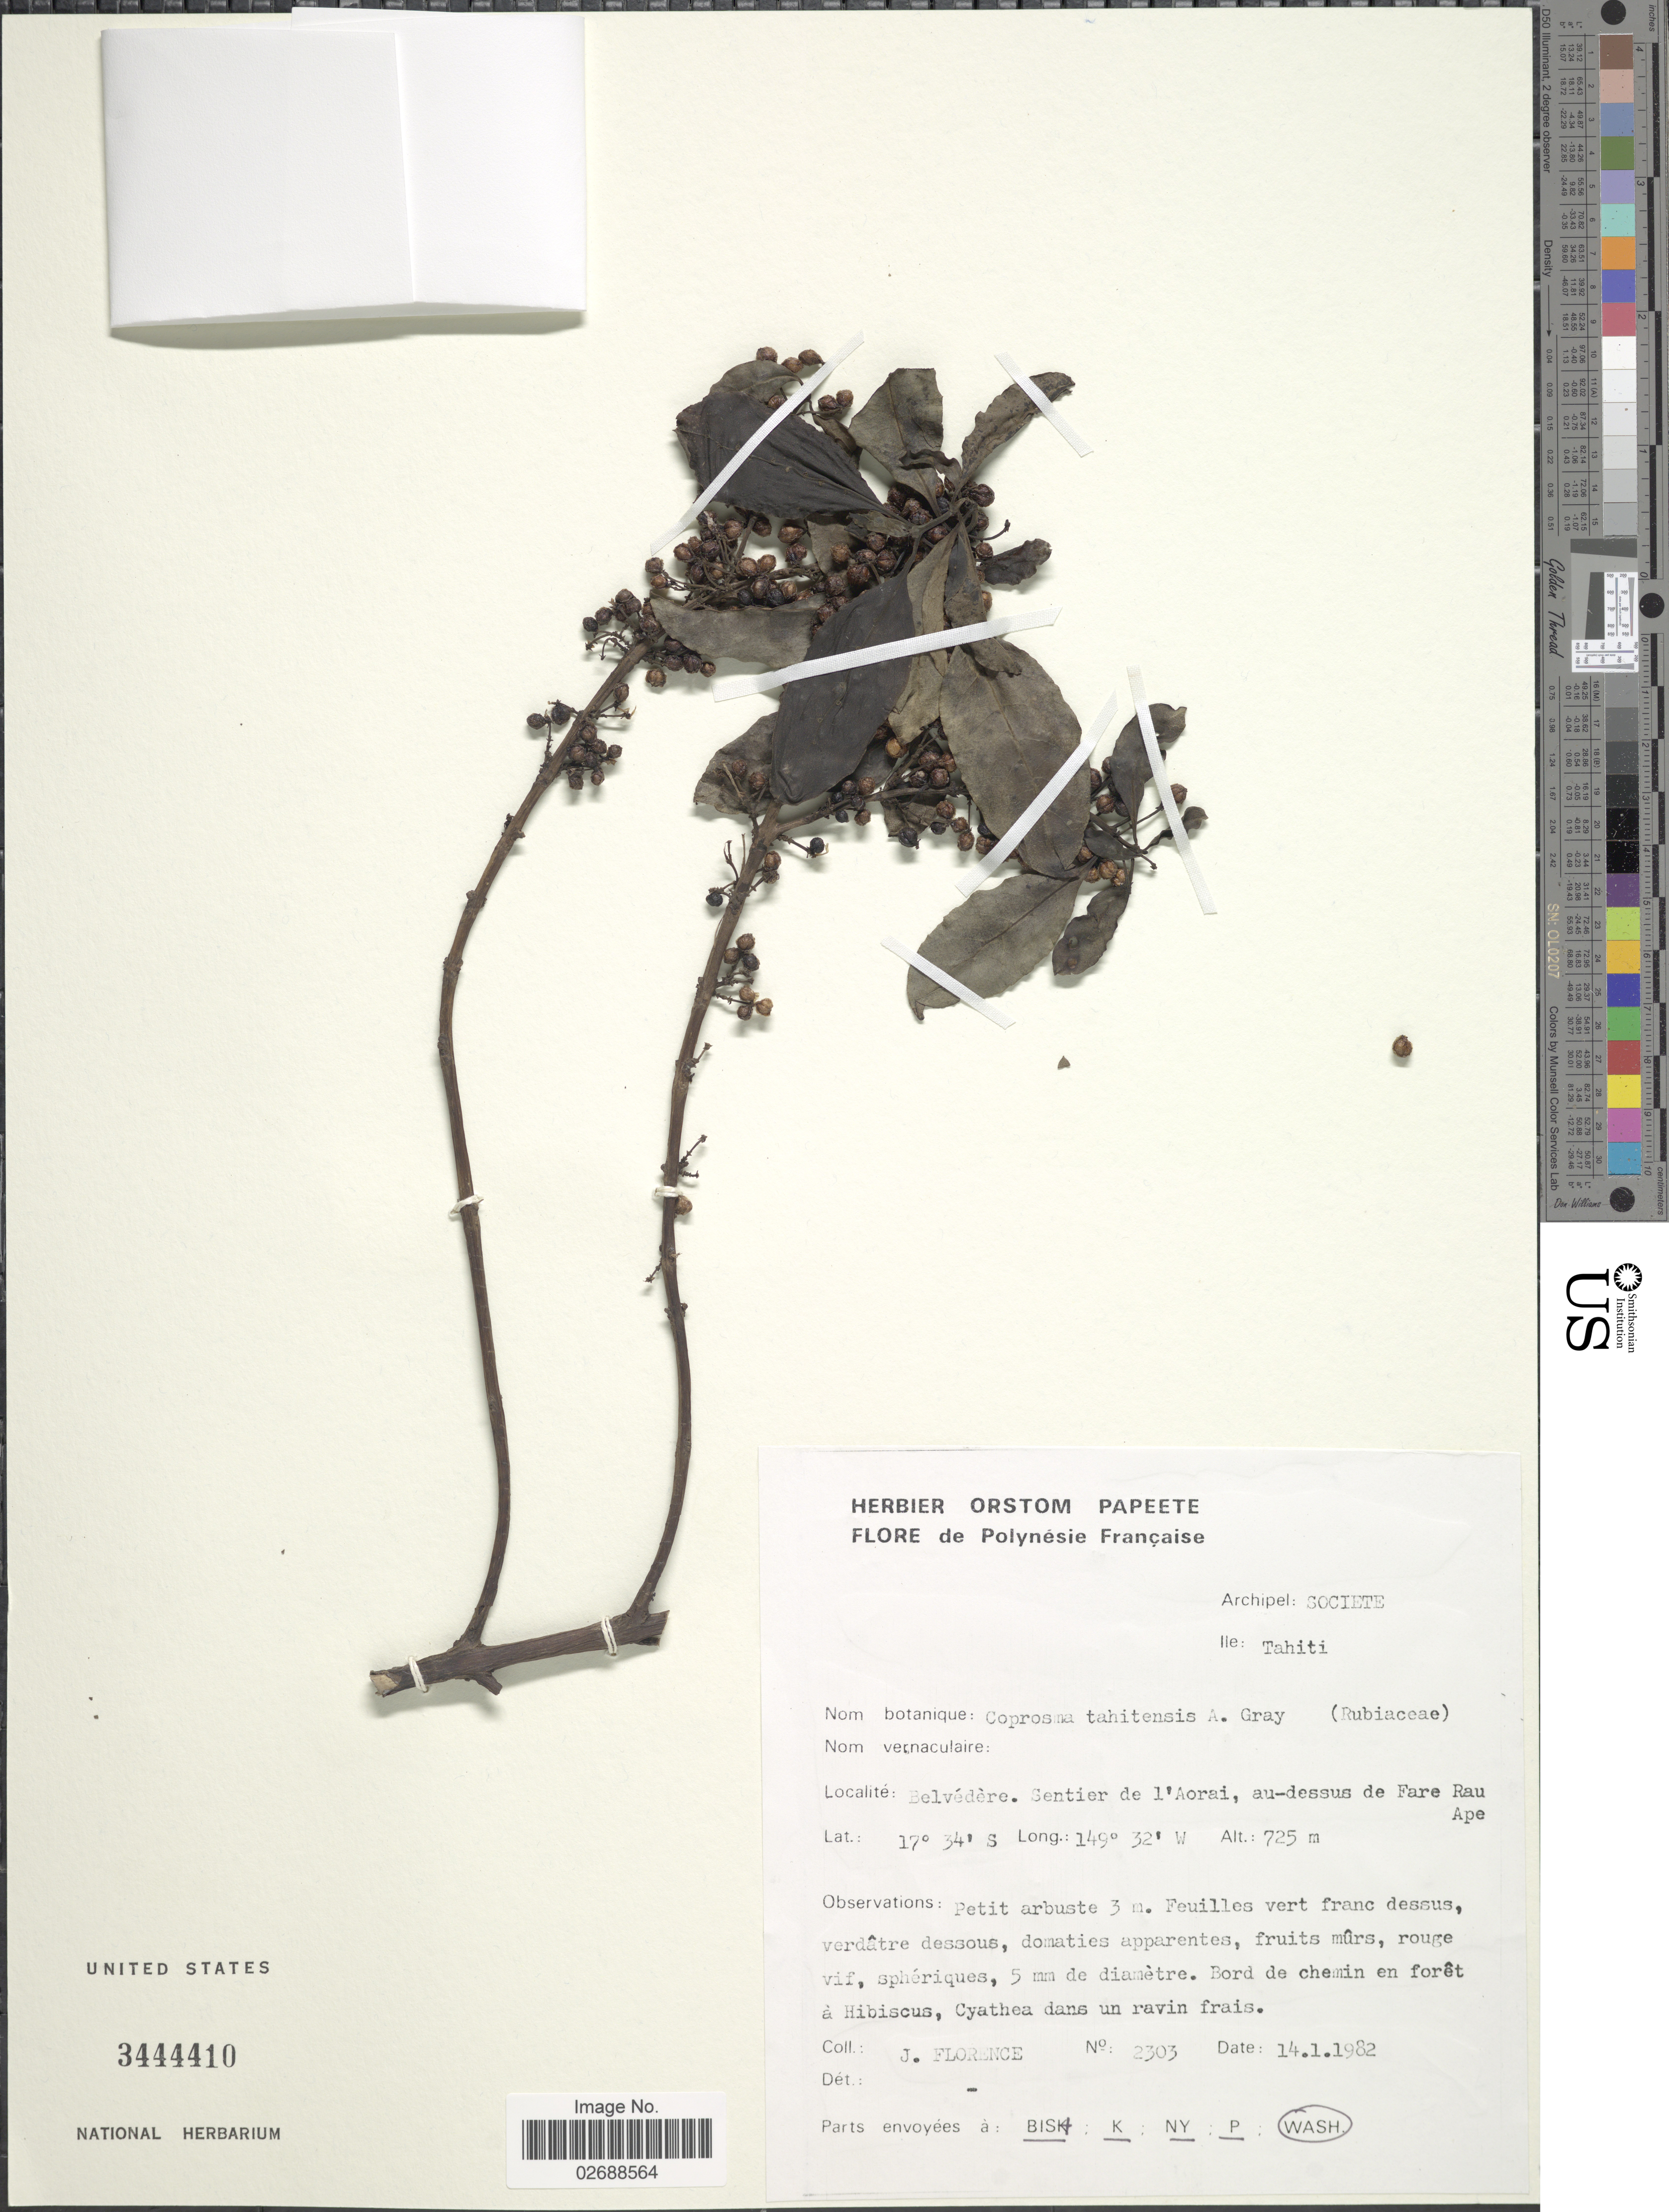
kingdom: Plantae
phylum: Tracheophyta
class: Magnoliopsida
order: Gentianales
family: Rubiaceae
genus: Coprosma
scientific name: Coprosma tahitensis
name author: A. Gray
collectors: J. Florence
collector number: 2303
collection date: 1982-01-14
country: French Polynesia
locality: Archipel: Societe, Ile: Tahiti, Belvedere, Sentier de l'Aorai, au-dessus de Fare Rau Ape.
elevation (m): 725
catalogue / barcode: US 3444410